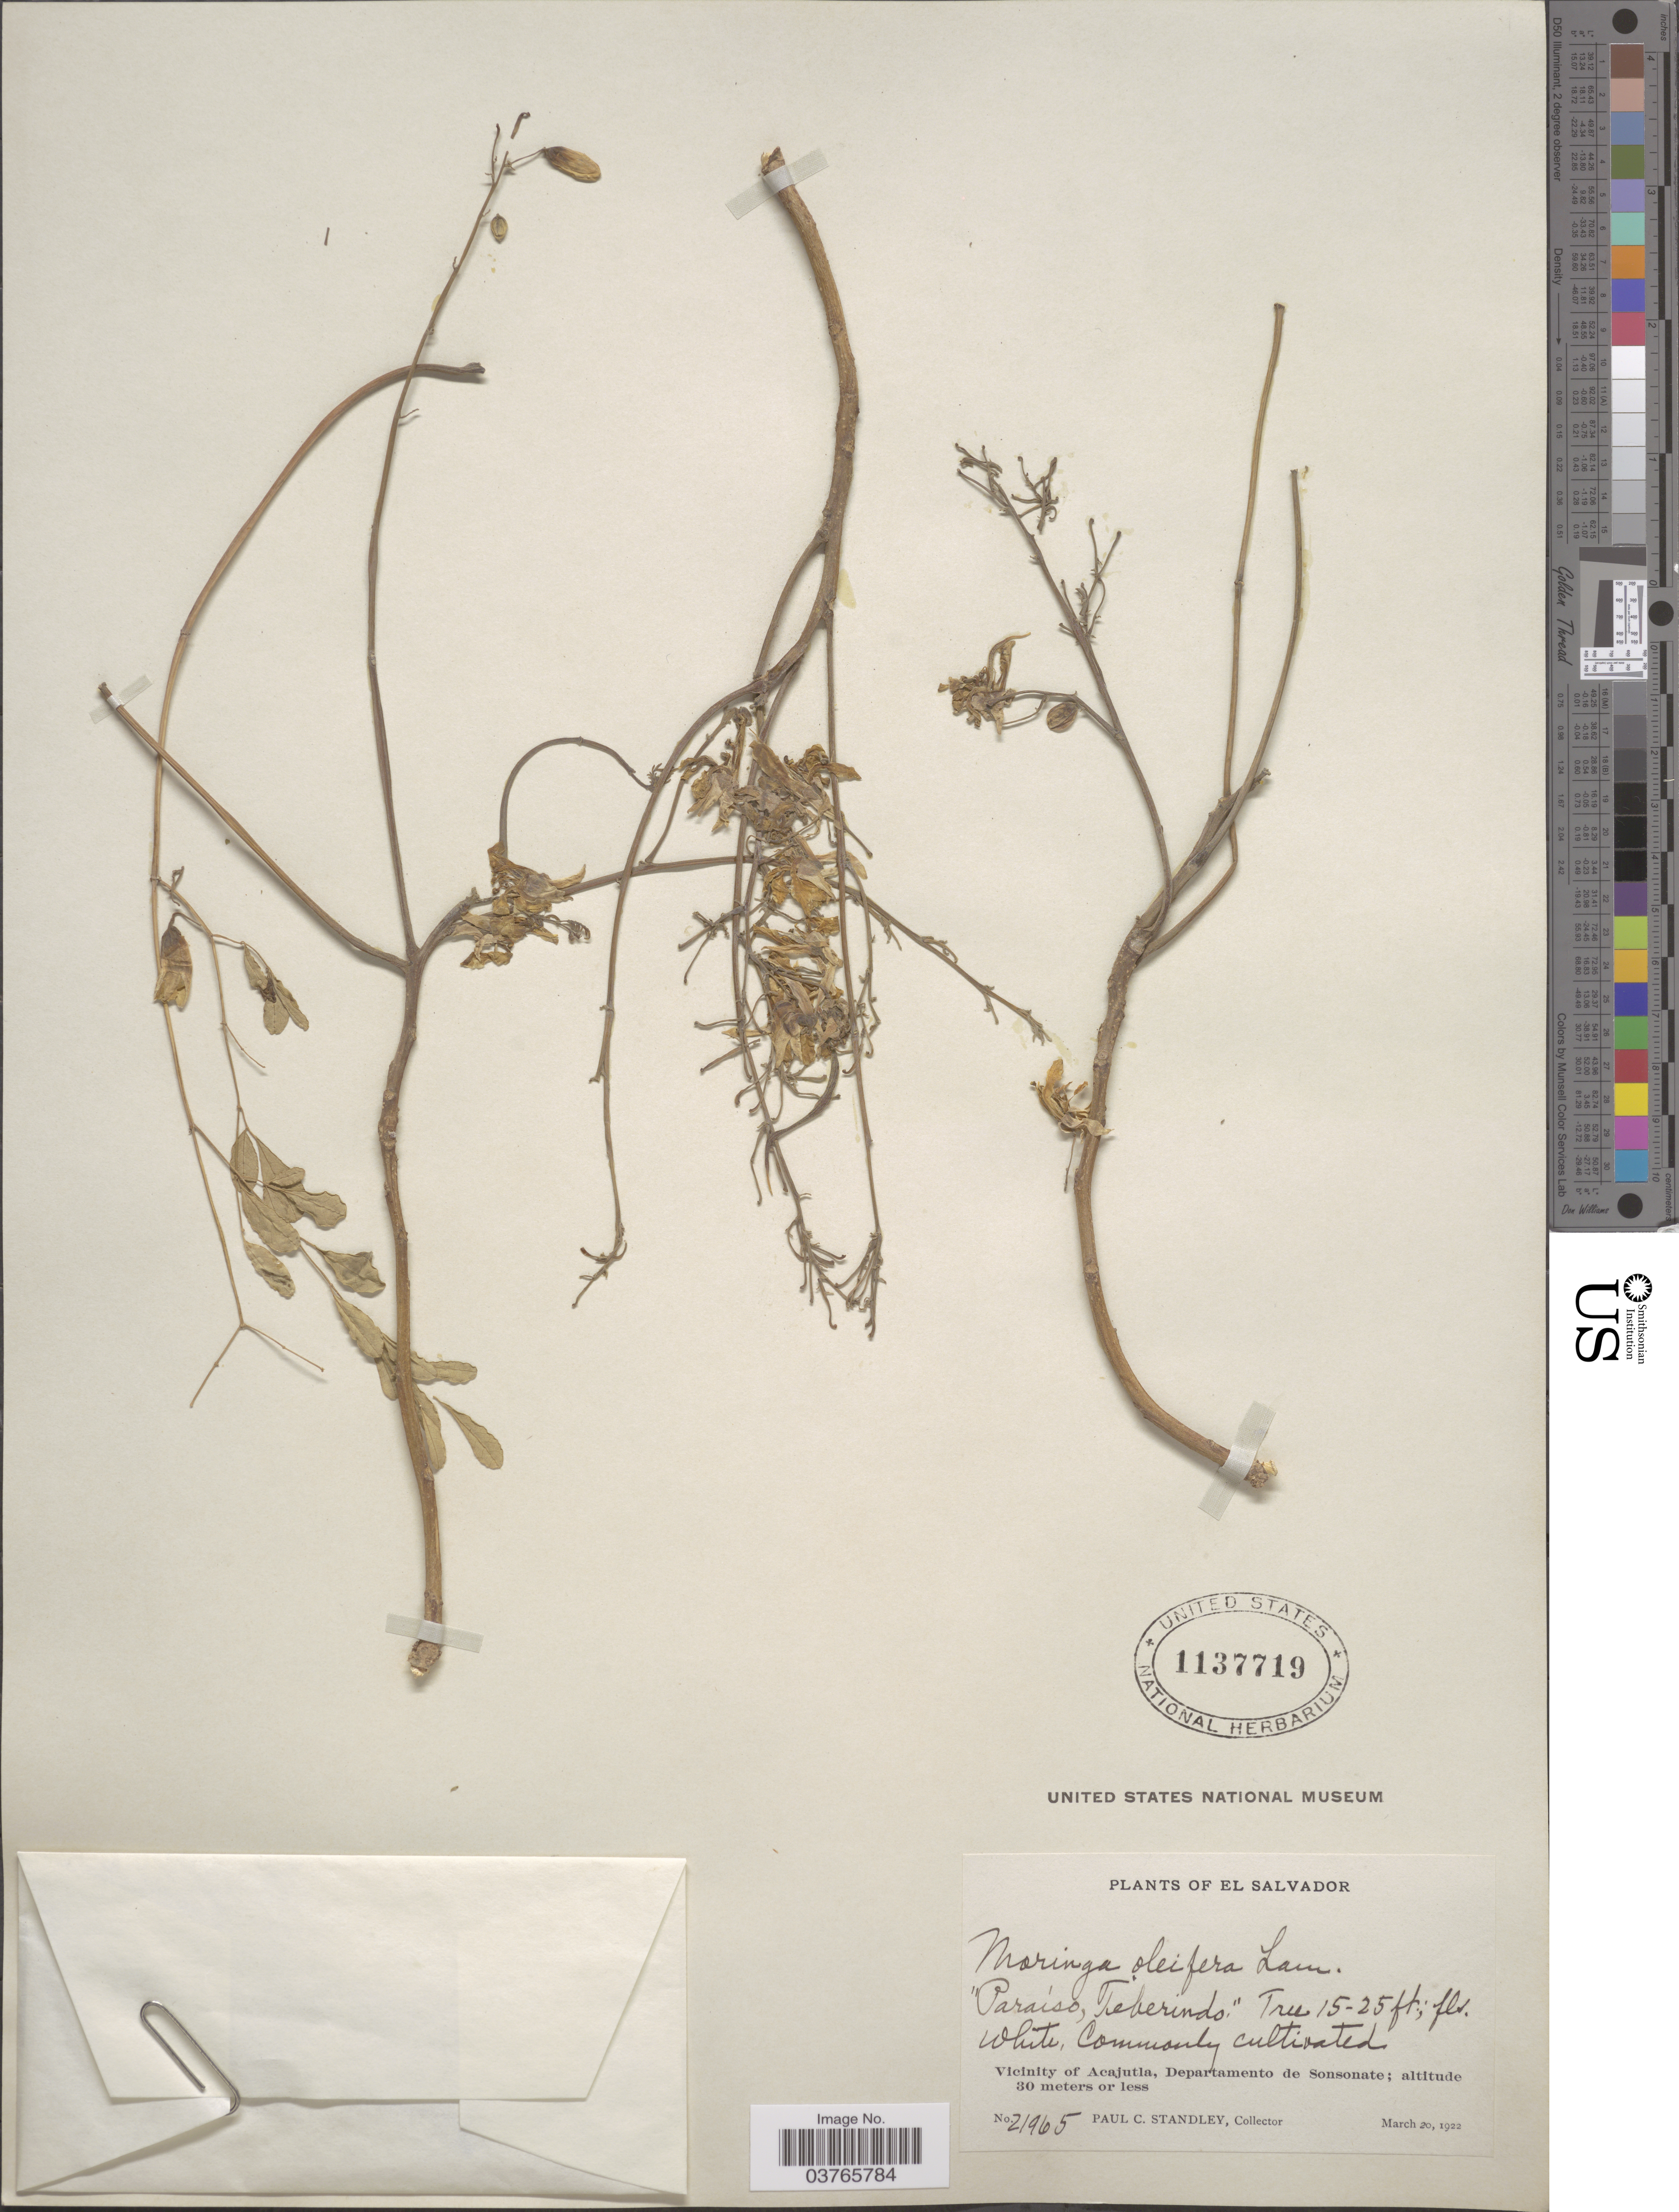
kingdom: Plantae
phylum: Tracheophyta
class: Magnoliopsida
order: Brassicales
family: Moringaceae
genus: Moringa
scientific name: Moringa oleifera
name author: Lam.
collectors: P. C. Standley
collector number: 21965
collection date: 1922-03-20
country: El Salvador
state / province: Sonsonate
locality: Vicinity of Acajutla, Departamento de Sonsonate.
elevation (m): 30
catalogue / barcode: US 1137719